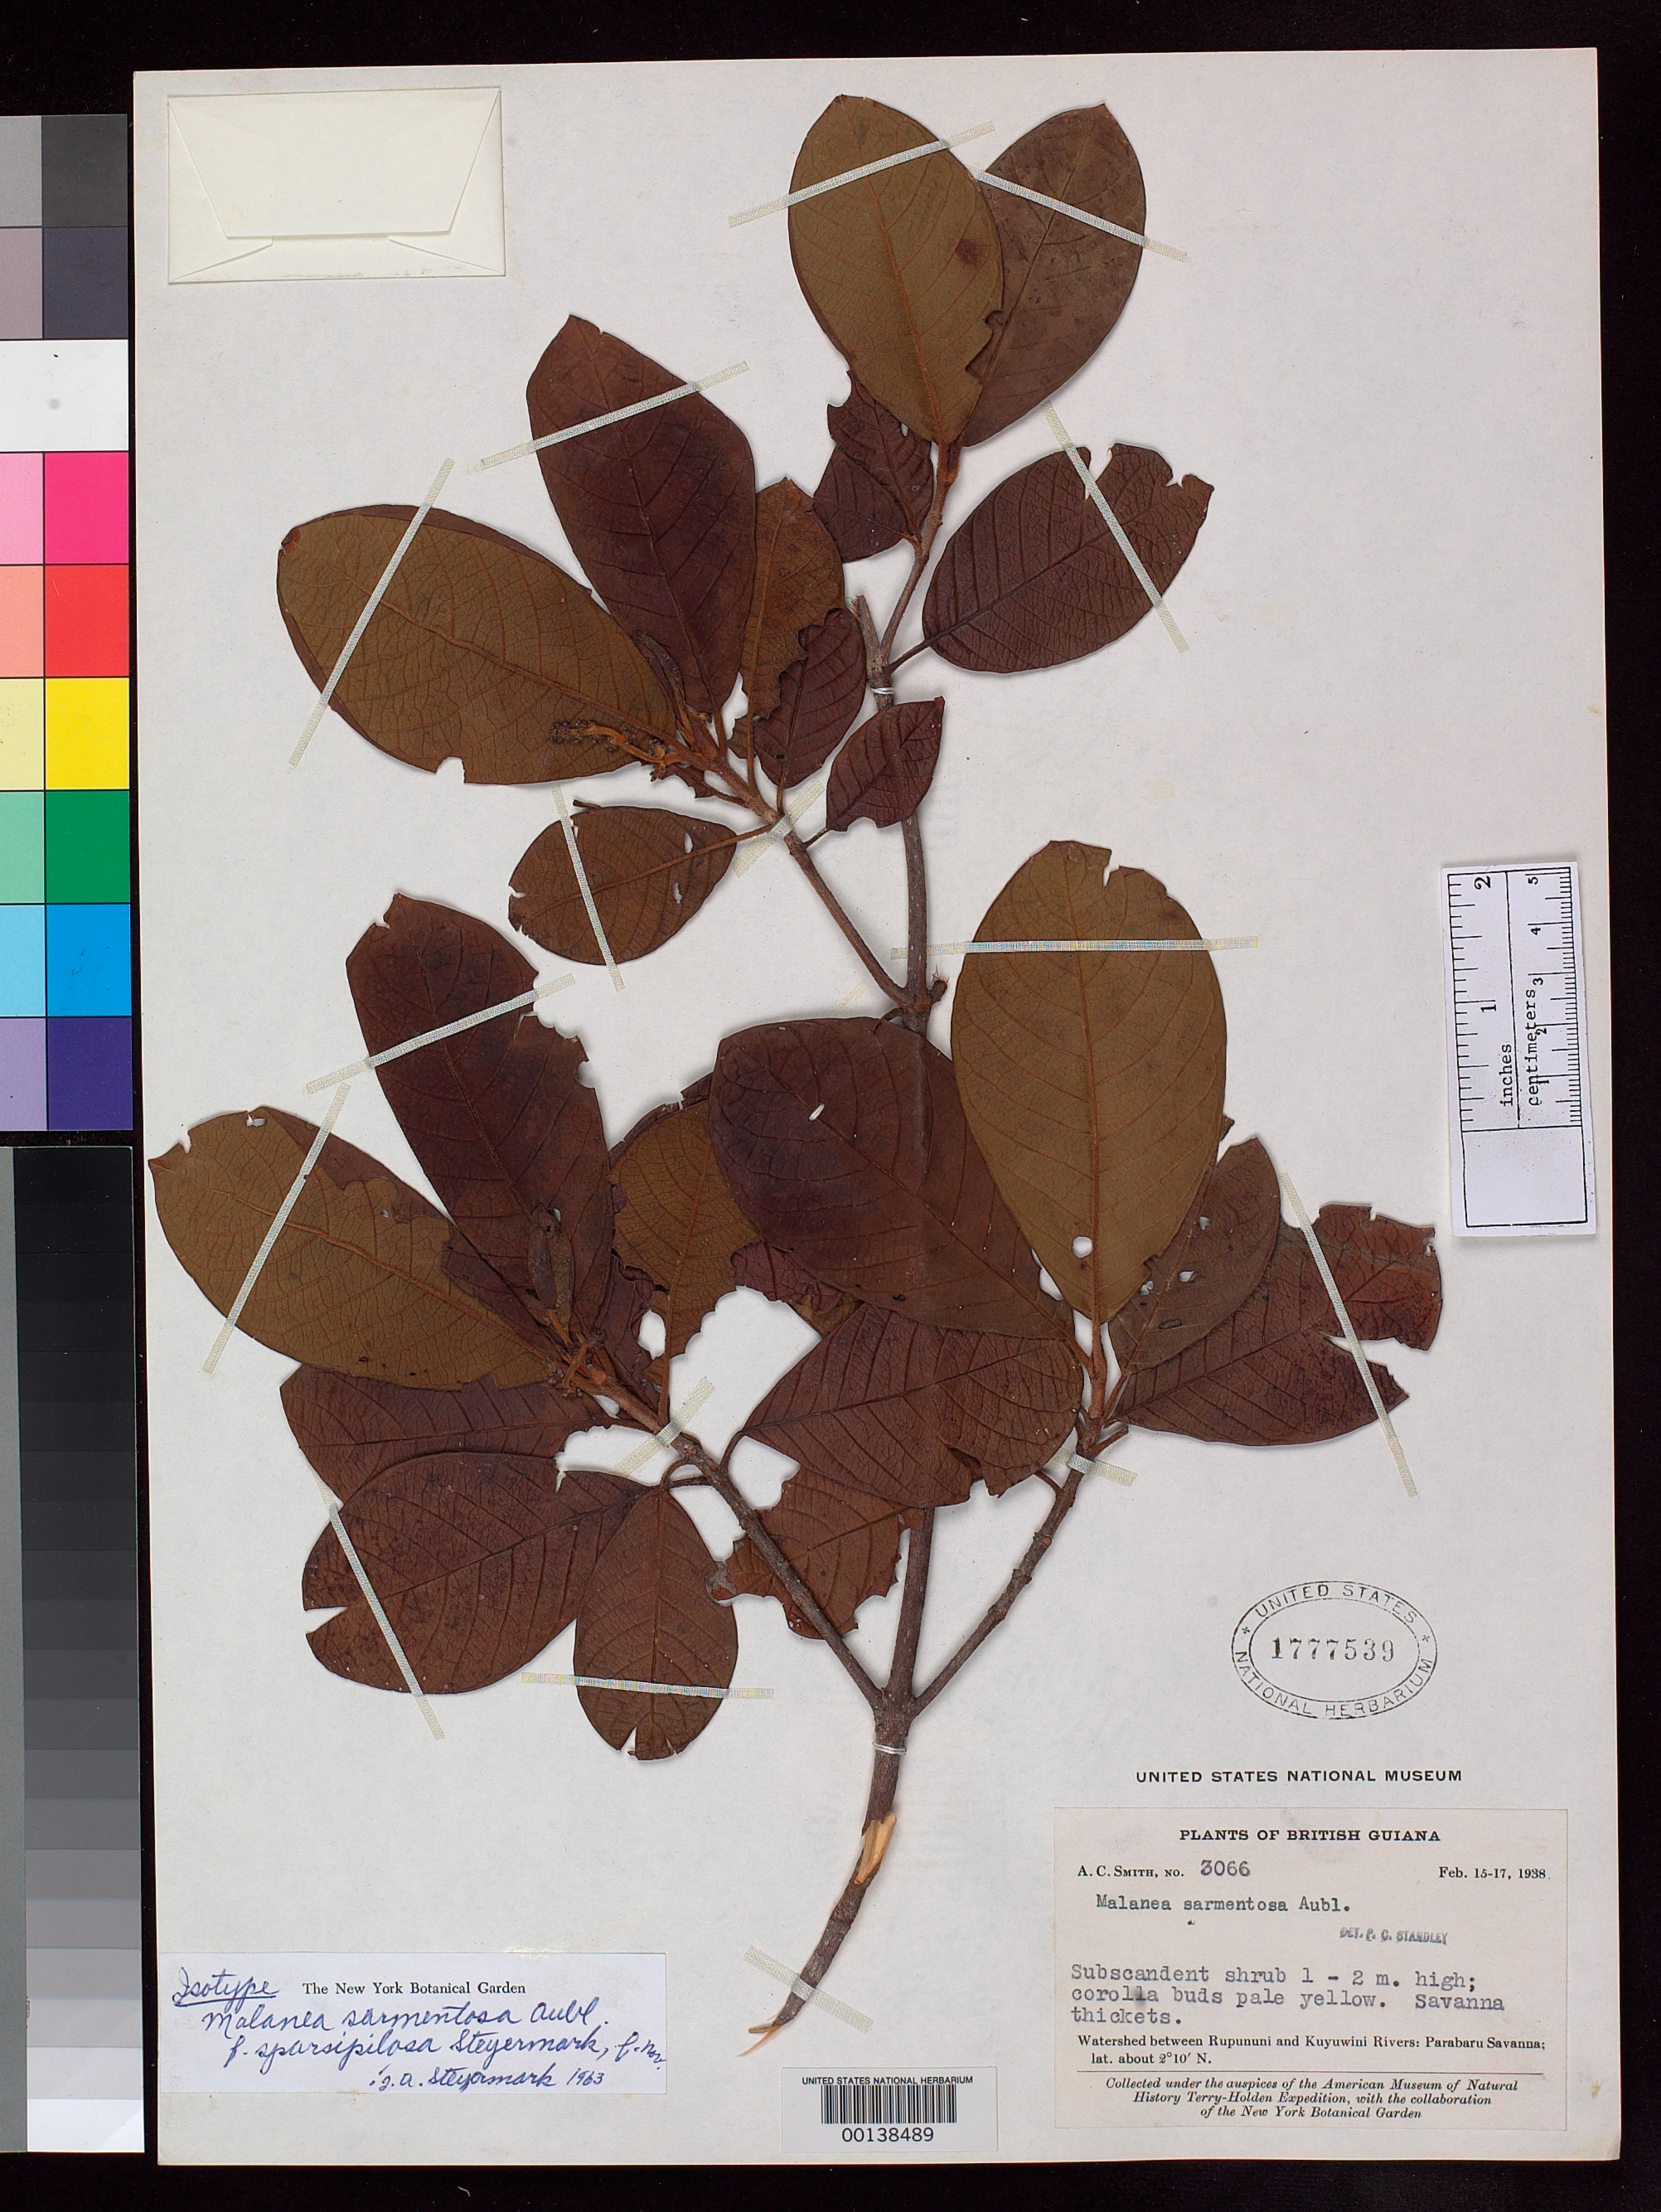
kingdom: Plantae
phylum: Tracheophyta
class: Magnoliopsida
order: Gentianales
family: Rubiaceae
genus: Malanea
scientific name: Malanea sarmentosa f. sparsipilosa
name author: Steyerm.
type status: Isotype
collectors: A. C. Smith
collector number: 3066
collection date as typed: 15 Feb 1938 to 17 Feb 1938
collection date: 1938-02-15/1938-02-17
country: Guyana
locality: Parabaru Savanna.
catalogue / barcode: US 1777539